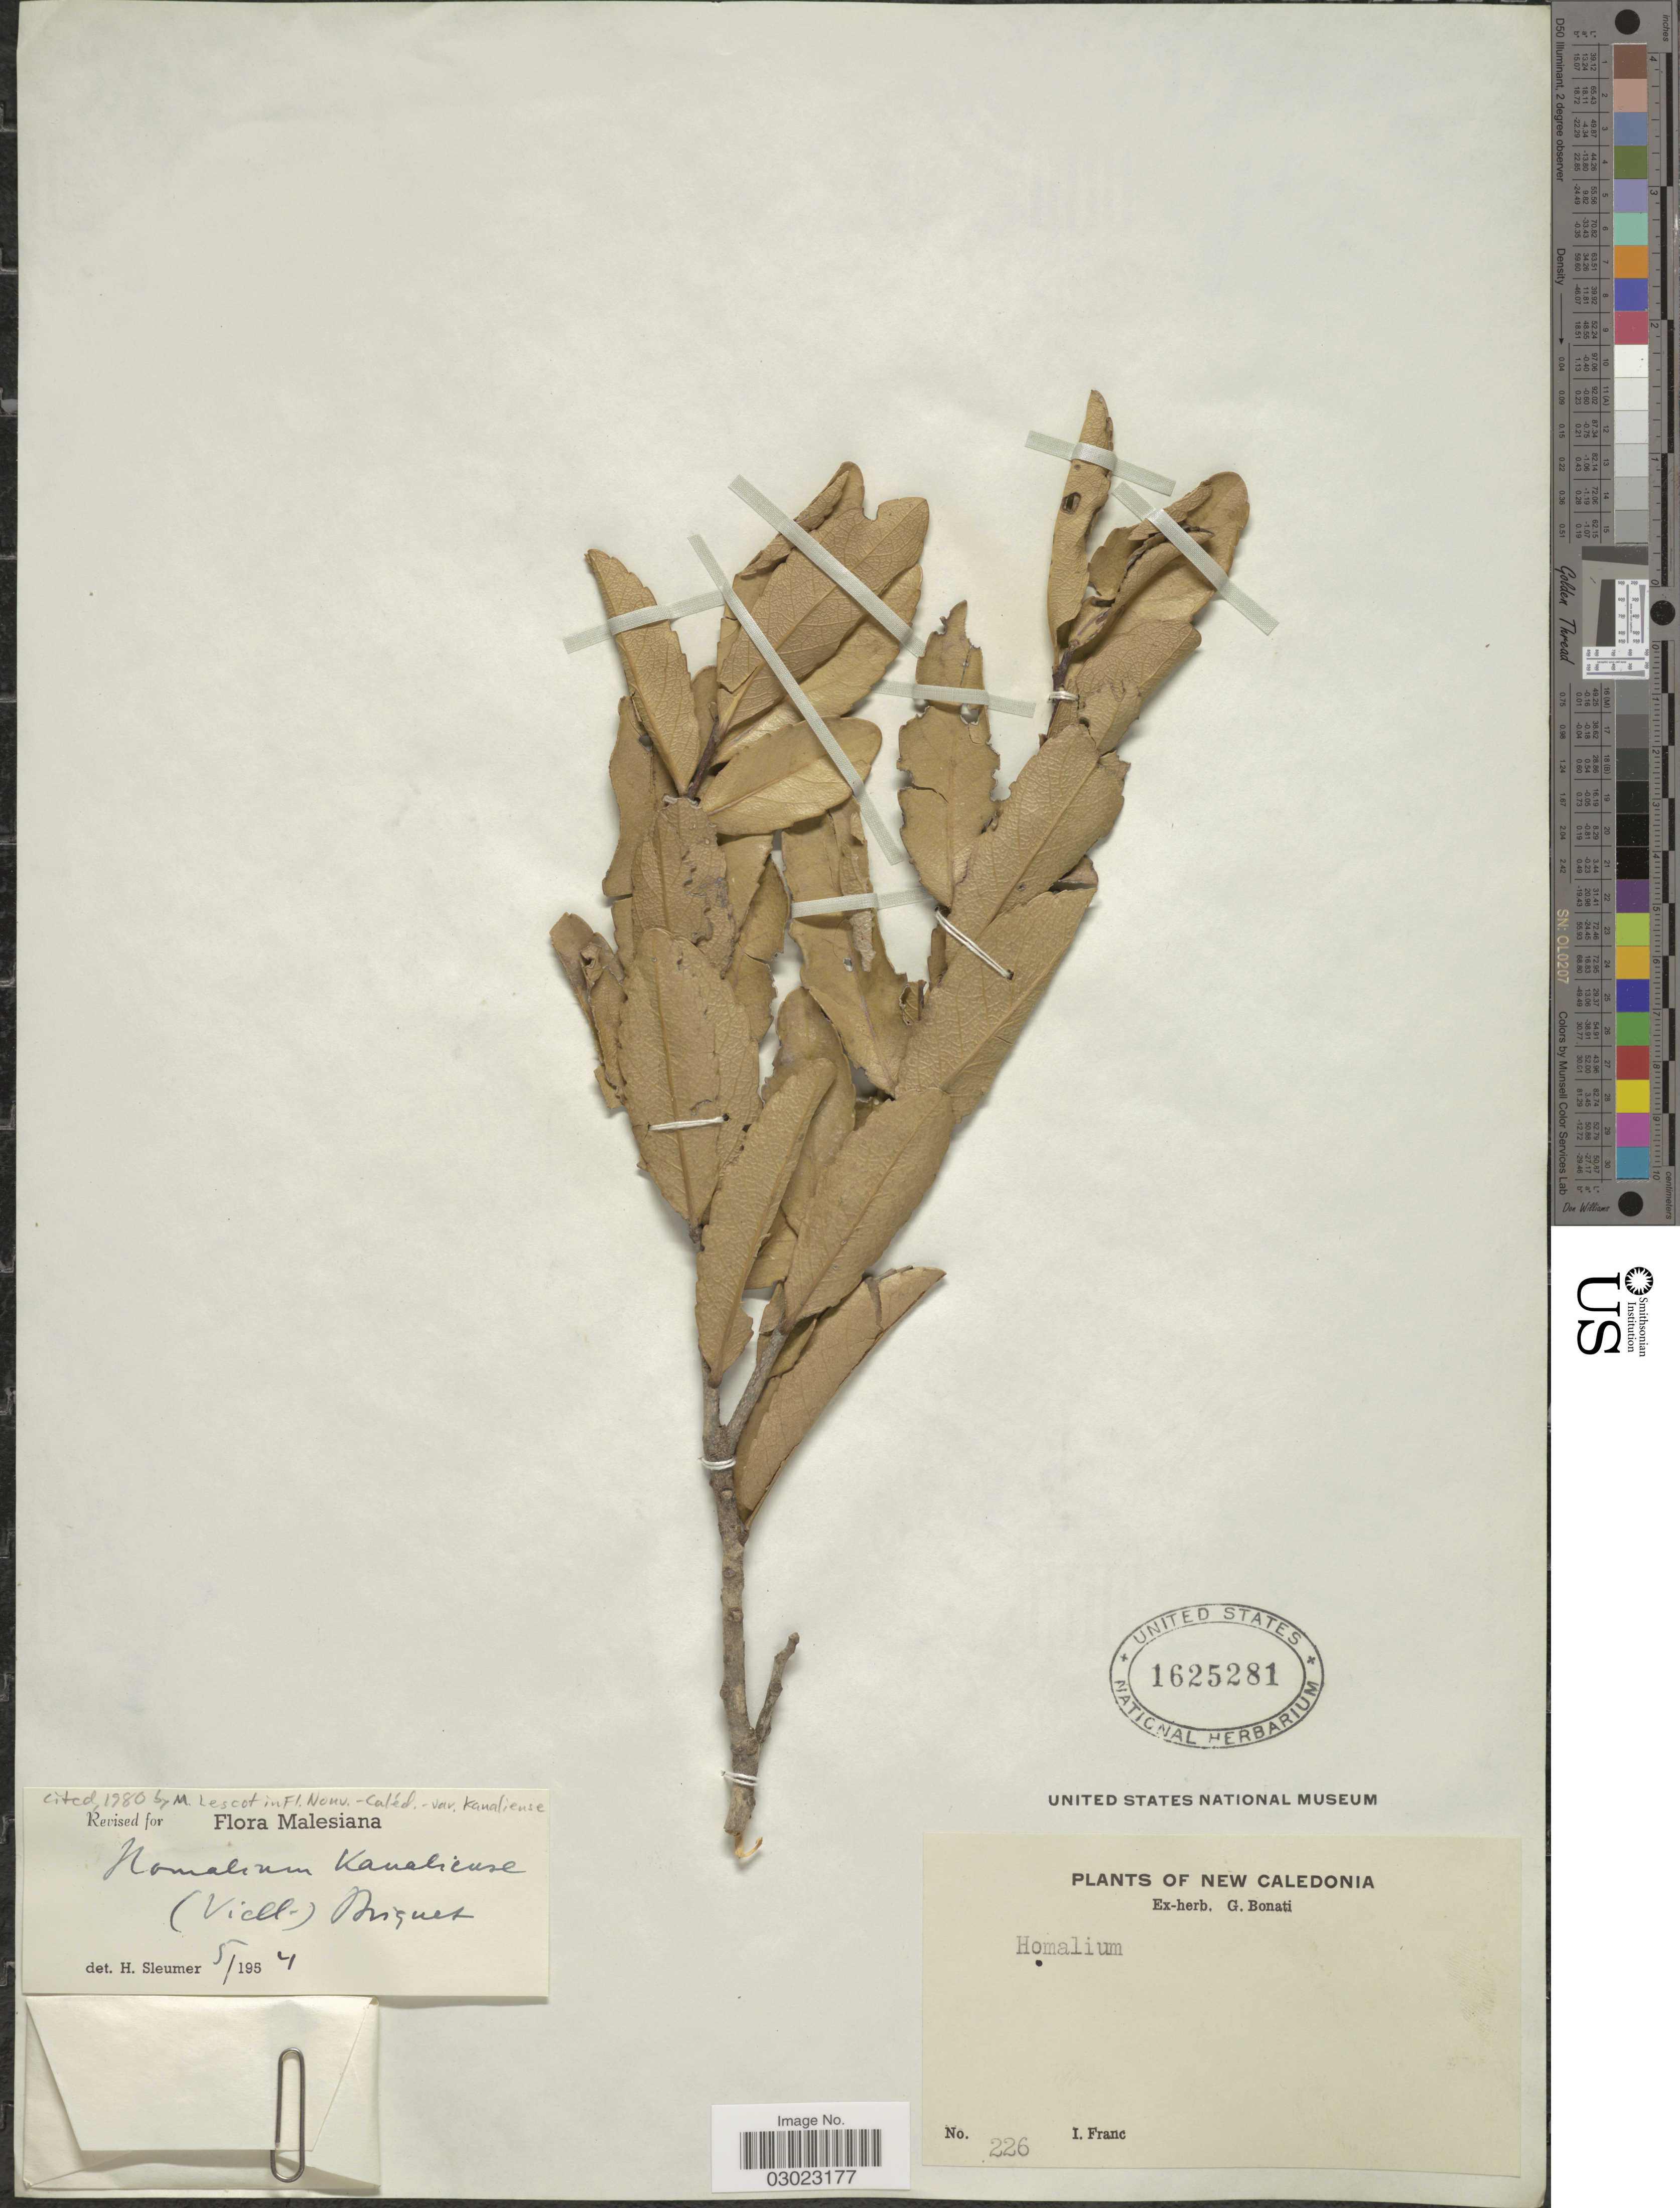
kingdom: Plantae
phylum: Tracheophyta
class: Magnoliopsida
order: Malpighiales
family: Salicaceae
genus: Homalium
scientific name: Homalium kanaliense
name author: Briq.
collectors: I. Franc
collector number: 226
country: New Caledonia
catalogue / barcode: US 1625281